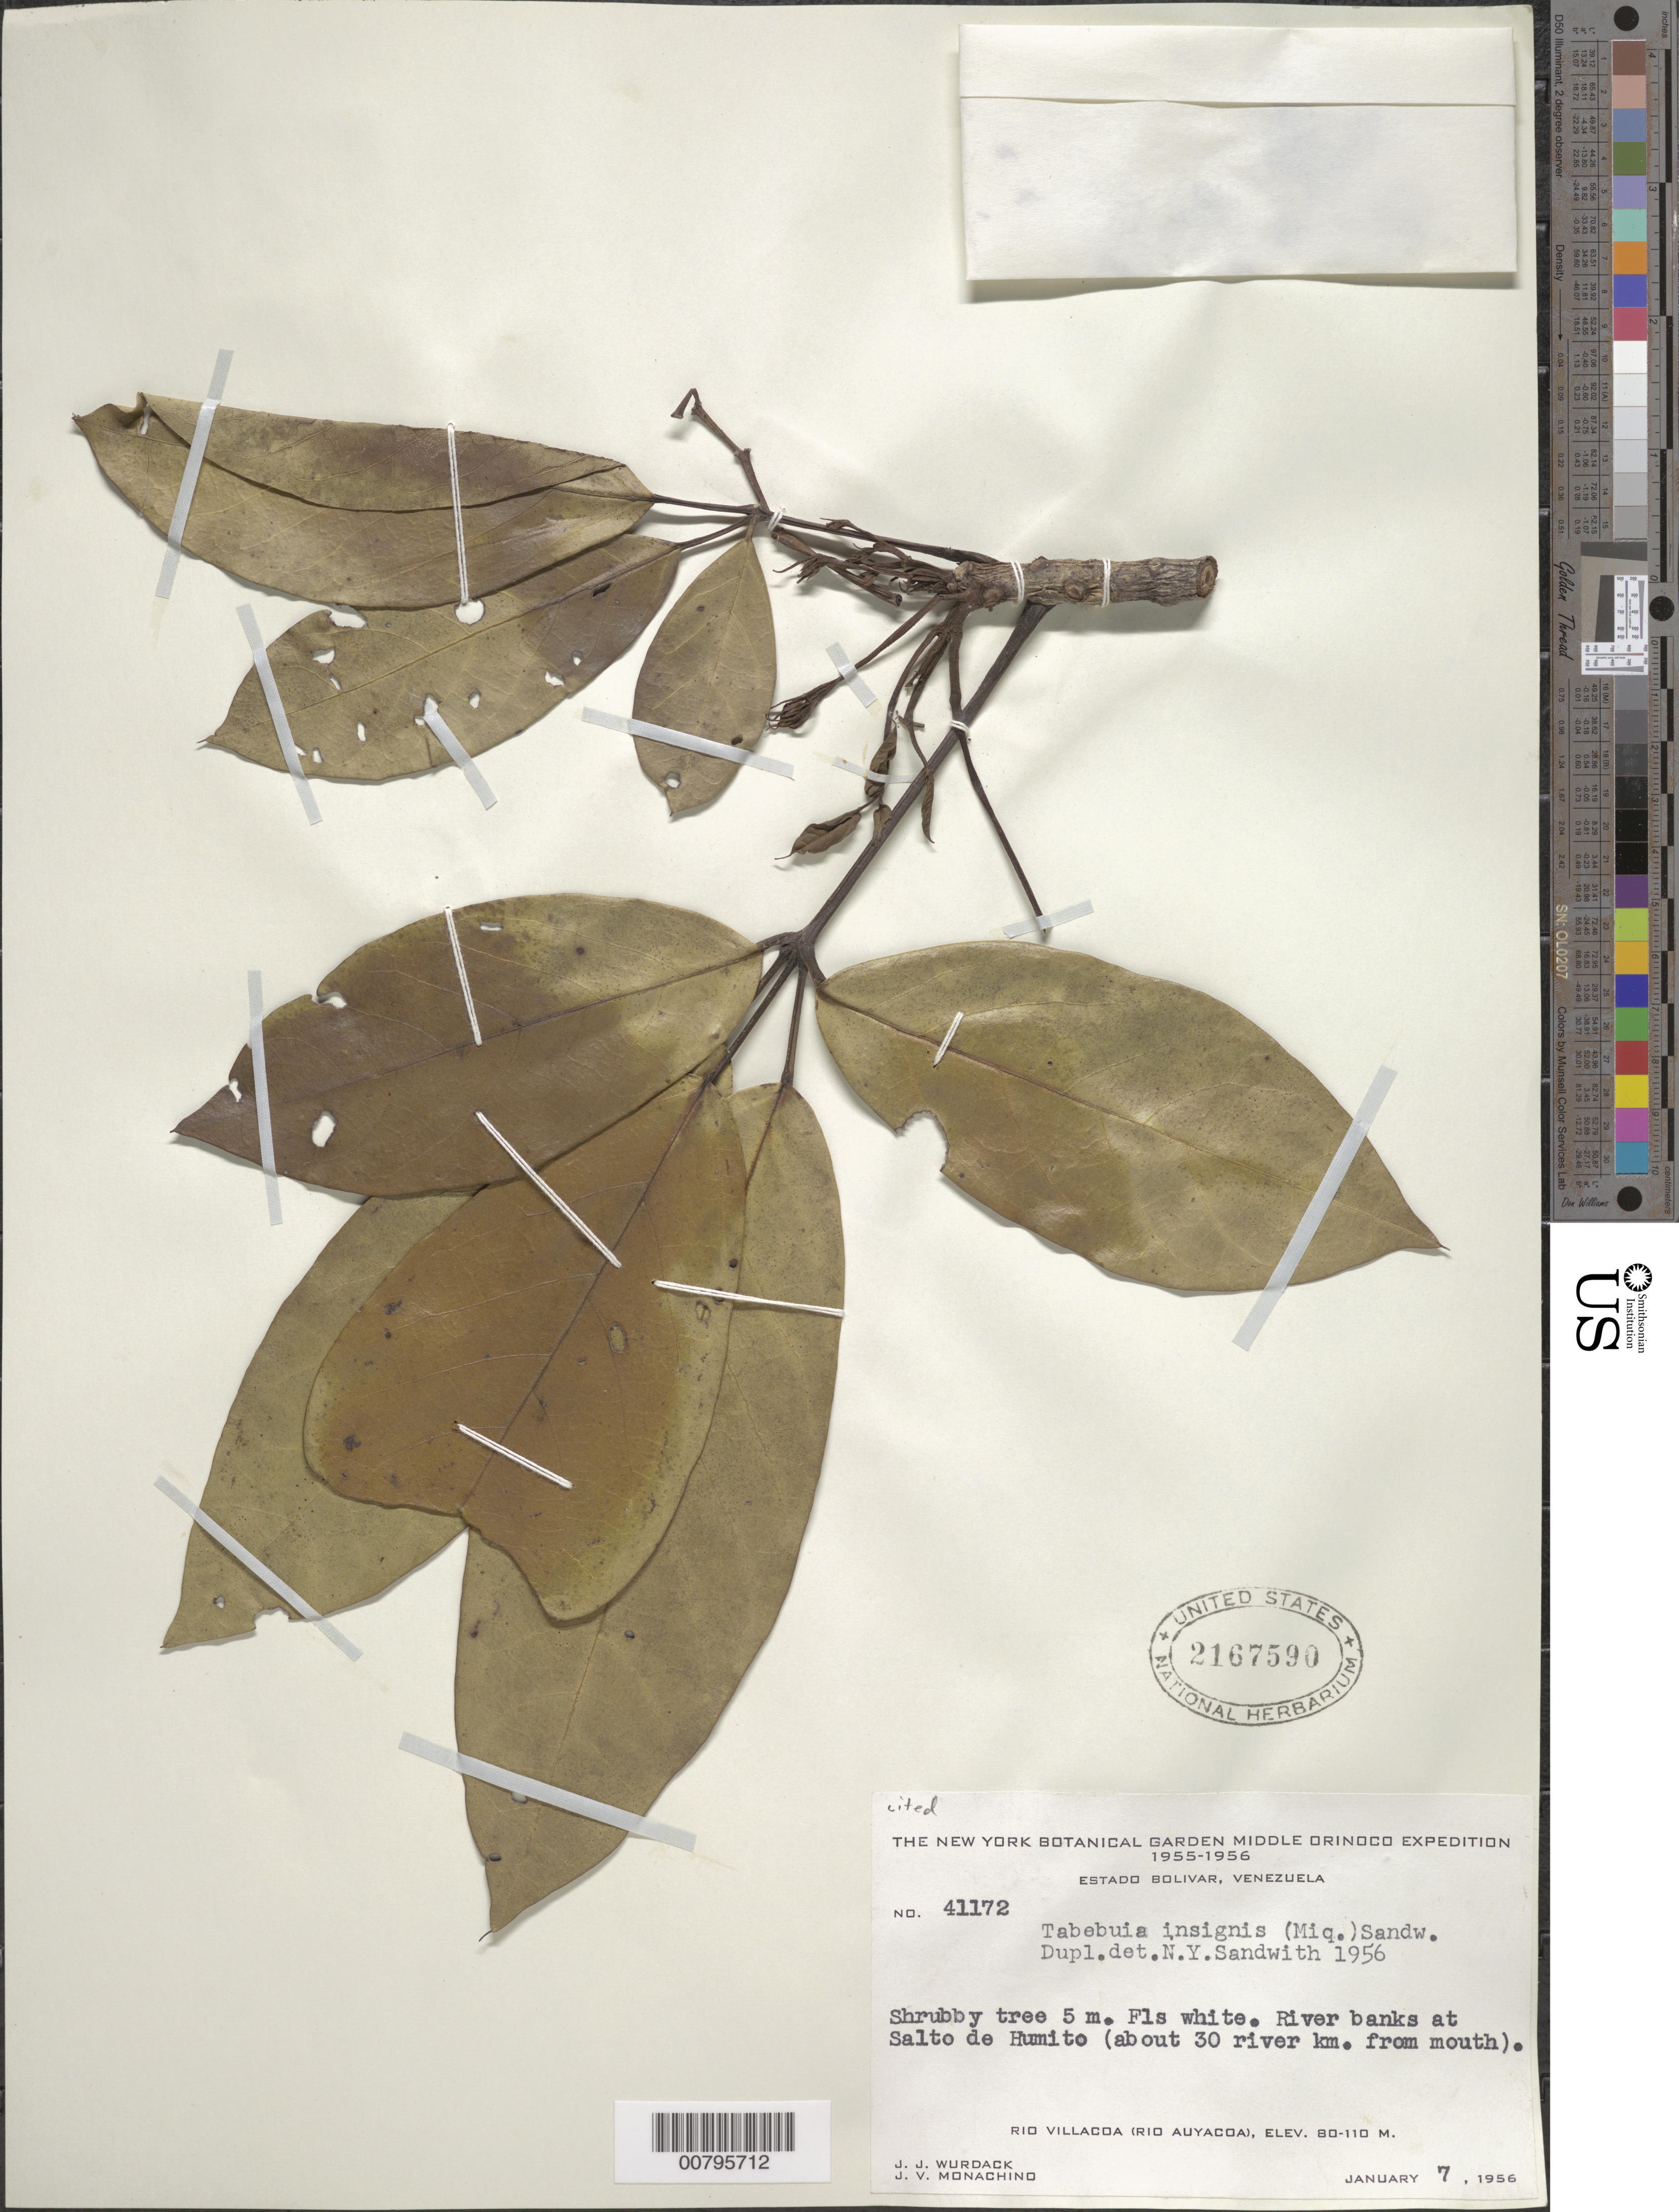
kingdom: Plantae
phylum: Tracheophyta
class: Magnoliopsida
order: Lamiales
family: Bignoniaceae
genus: Tabebuia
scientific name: Tabebuia insignis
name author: (Miq.) Sandwith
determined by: Sandwith, N. Y.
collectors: J. J. Wurdack & J. V. Monachino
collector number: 41172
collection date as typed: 7-Jan-56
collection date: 1956-01-07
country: Venezuela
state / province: Bolívar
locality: Río Villacoa (Río Auyacoa), 1-4 km above Salto de Humito (25-30 km from river mouth)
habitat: Riverbanks at Salto de Humito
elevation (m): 80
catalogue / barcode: US 2167590